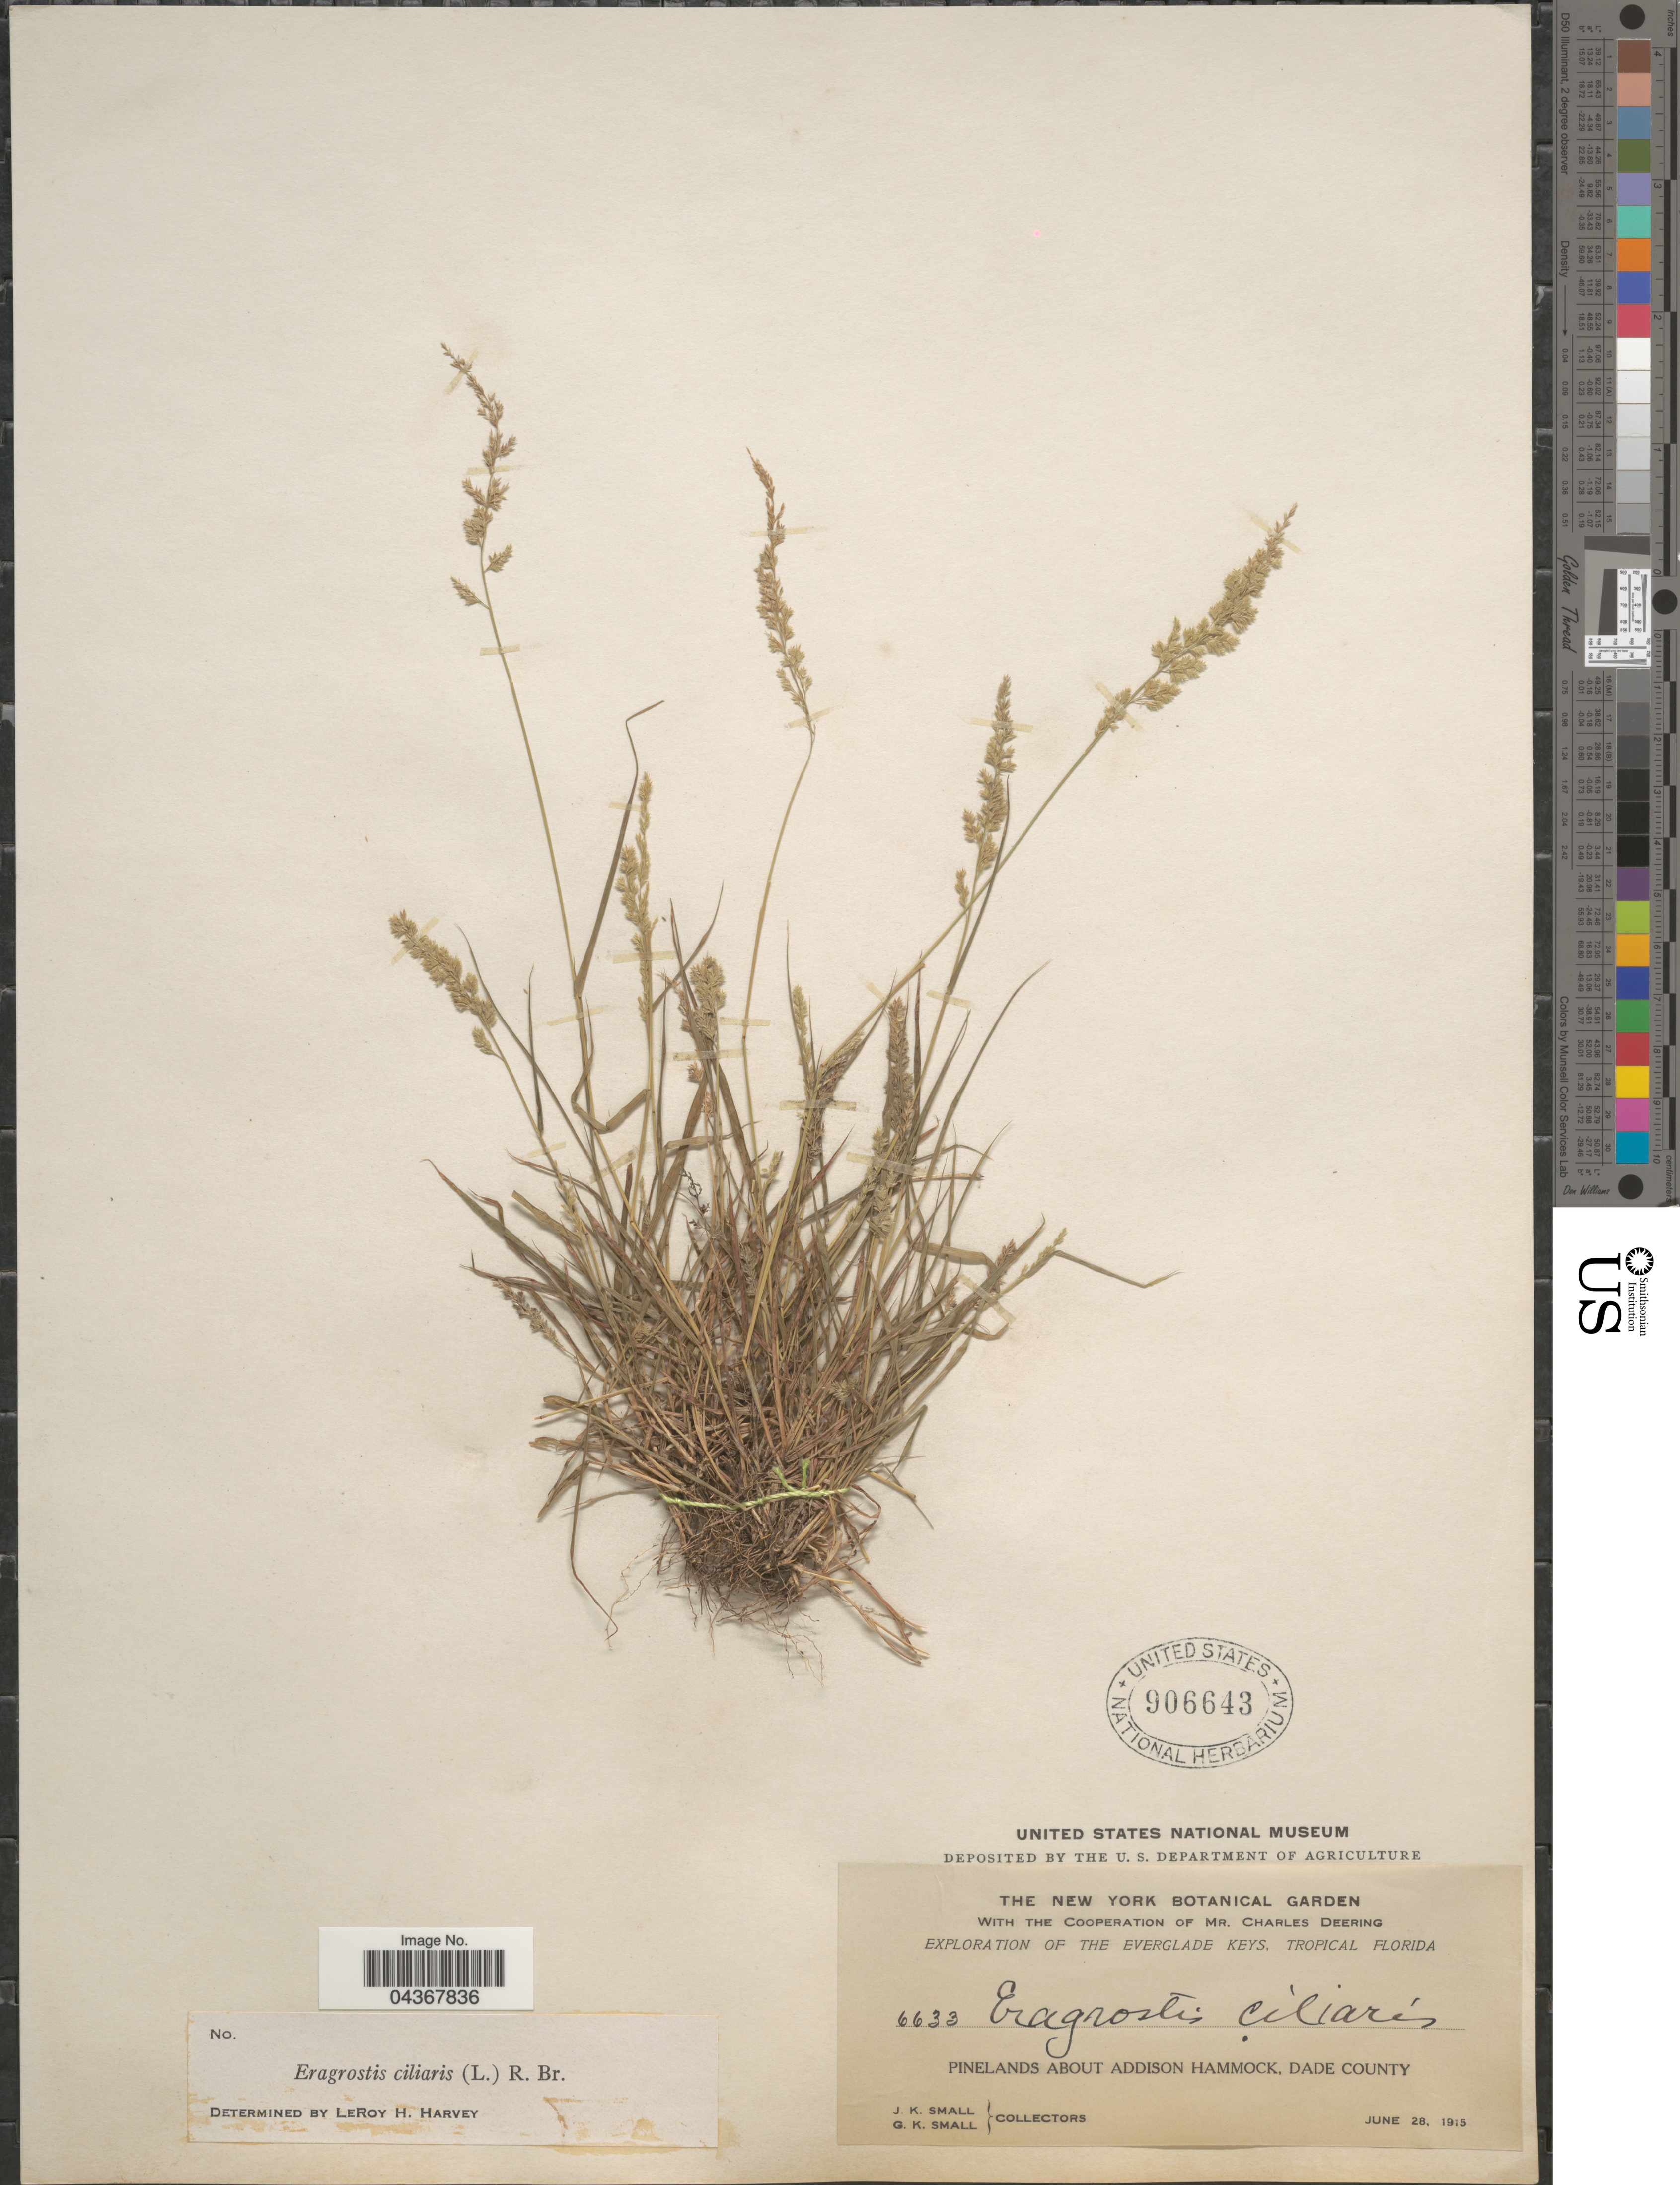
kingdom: Plantae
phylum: Tracheophyta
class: Liliopsida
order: Poales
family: Poaceae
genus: Eragrostis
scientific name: Eragrostis ciliaris var. laxa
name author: Kuntze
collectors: J. K. Small & G. K. Small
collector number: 6633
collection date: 1915-06-28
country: United States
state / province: Florida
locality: Exploration of The Everglade Keys, Tropical Florida. Pinelands about Addison Hammock, Dade County.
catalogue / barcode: US 906643